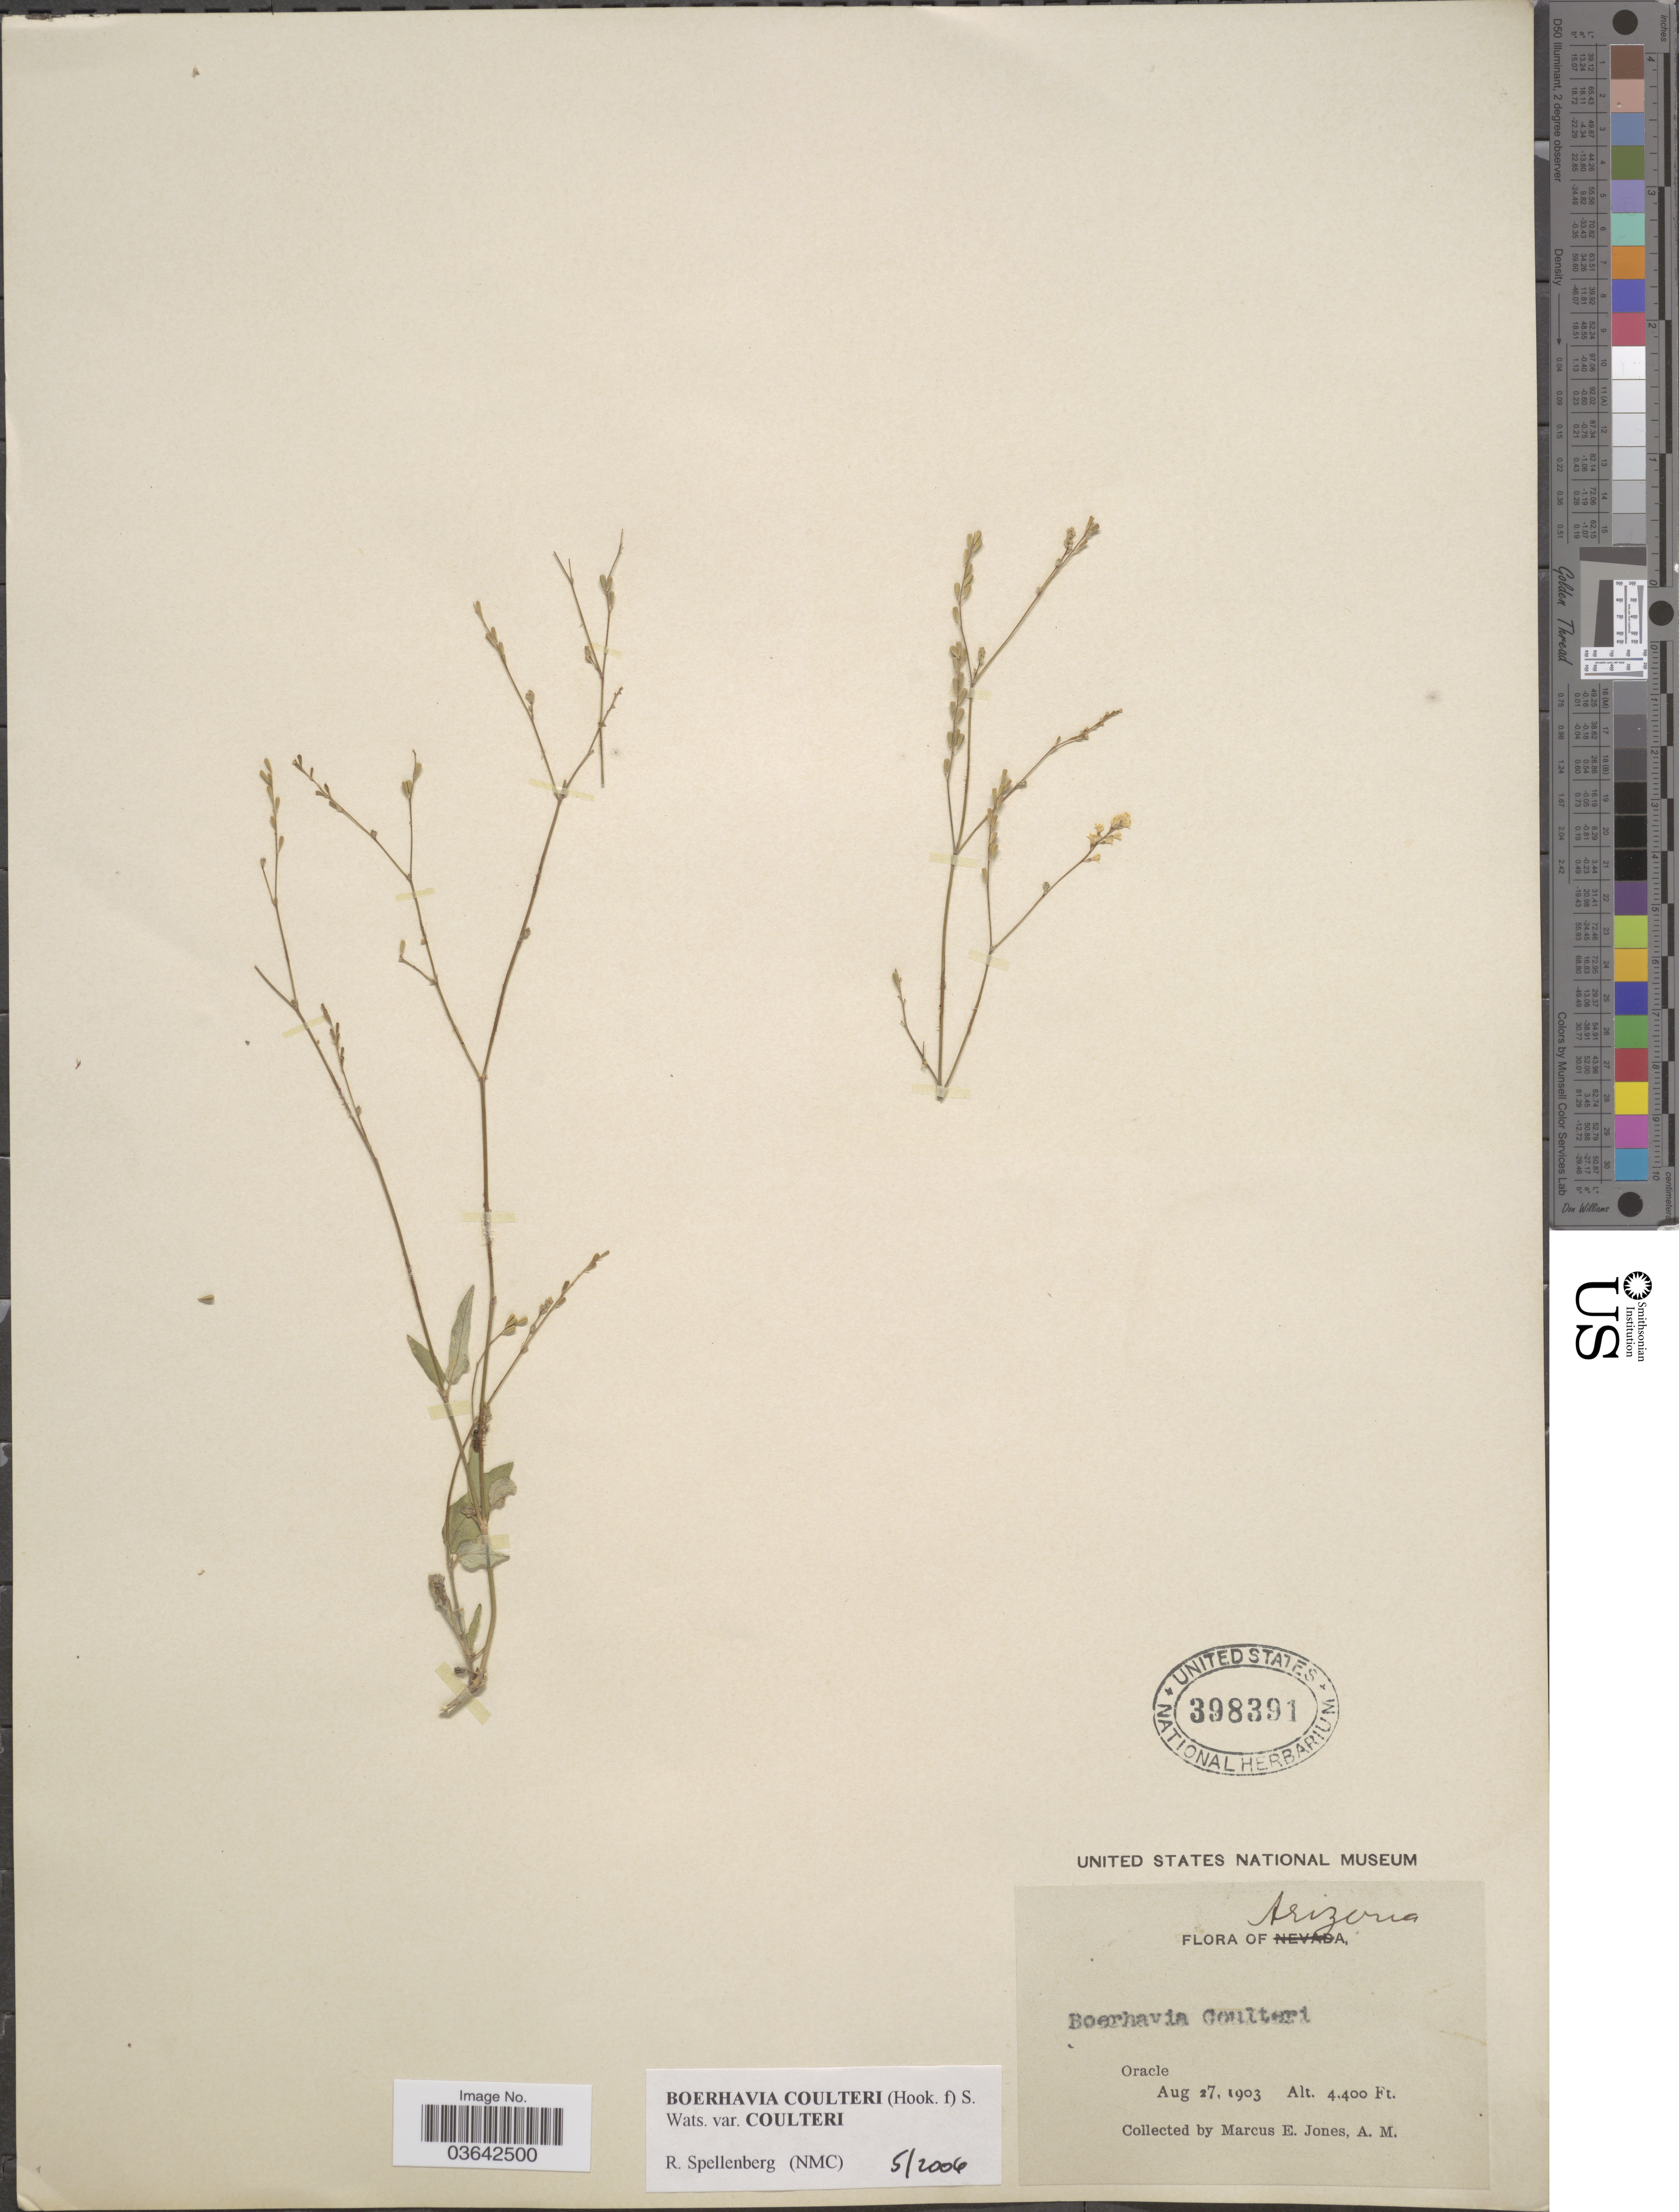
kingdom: Plantae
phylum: Tracheophyta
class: Magnoliopsida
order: Caryophyllales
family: Nyctaginaceae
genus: Boerhavia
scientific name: Boerhavia coulteri var. coulteri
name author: (Hook. f.) S. Watson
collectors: M. E. Jones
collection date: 1903-08-27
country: United States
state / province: Arizona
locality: Oracle.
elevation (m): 1341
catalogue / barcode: US 398391